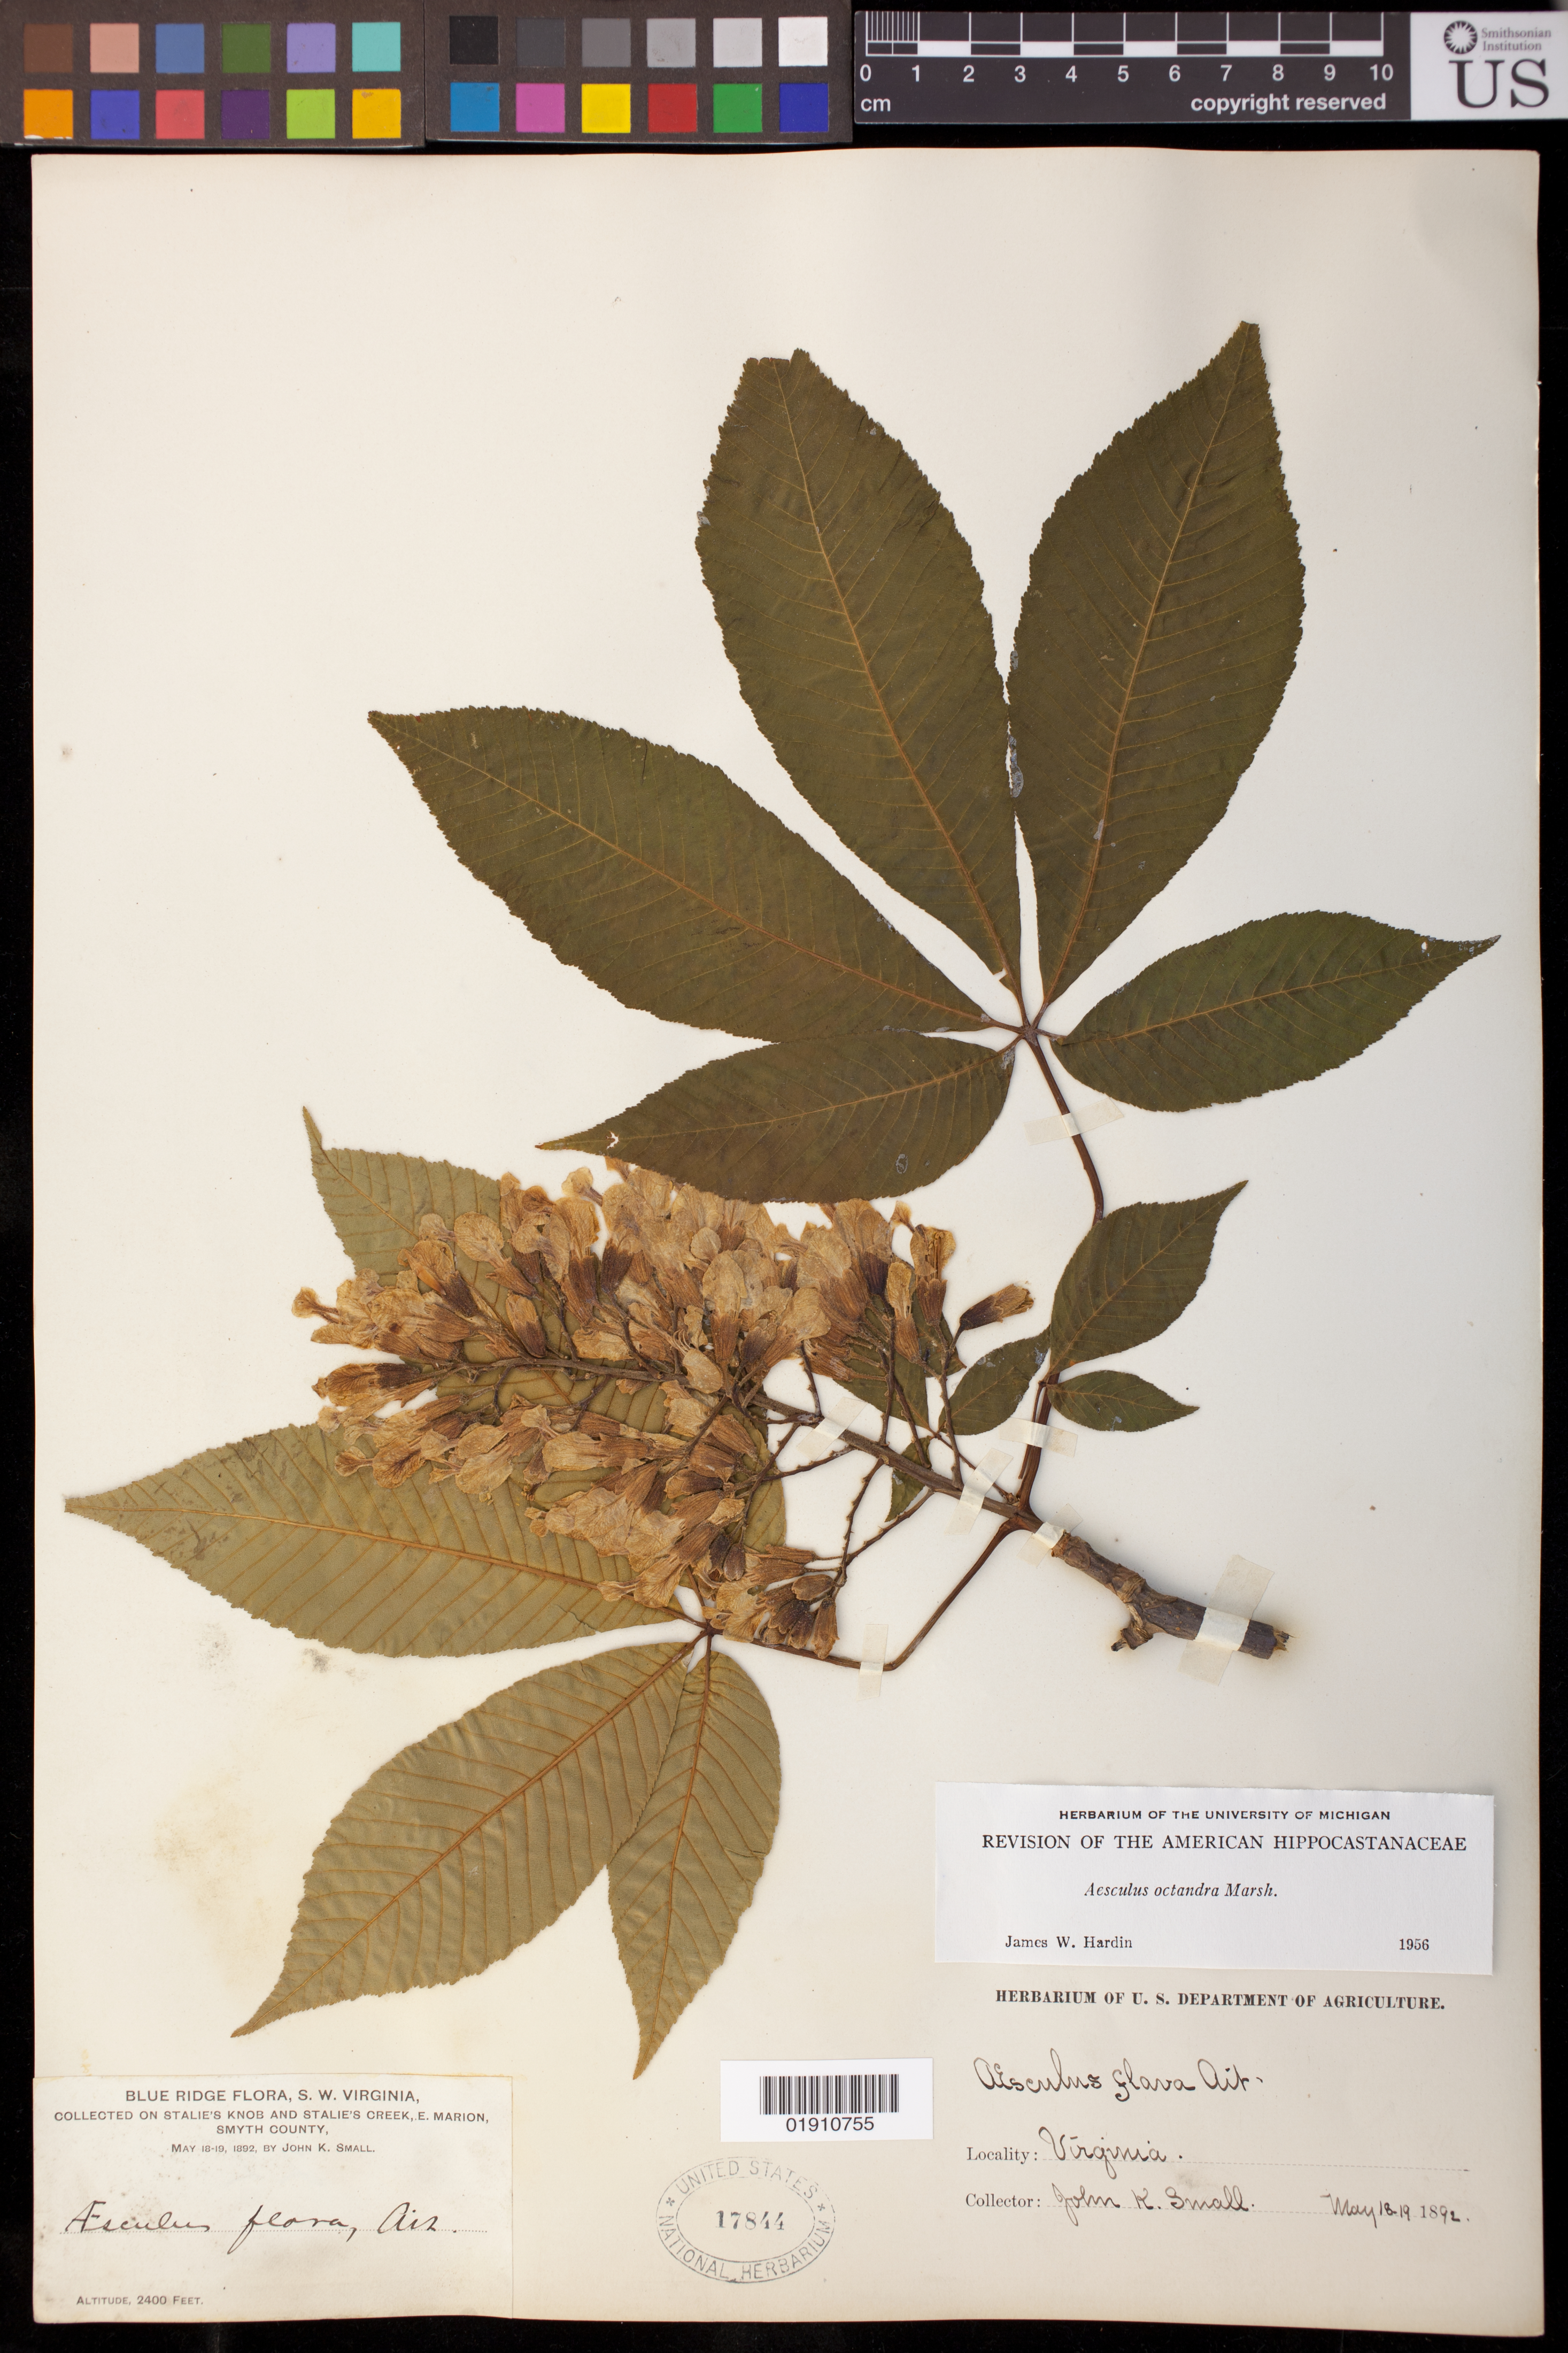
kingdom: Plantae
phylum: Tracheophyta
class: Magnoliopsida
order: Sapindales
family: Sapindaceae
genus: Aesculus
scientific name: Aesculus octandra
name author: Marshall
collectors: J. K. Small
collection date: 1892-05-18/1892-05-19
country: United States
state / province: Virginia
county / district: Smyth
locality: Stalie's Knob and Stalie's Creek, E. Marion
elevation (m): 732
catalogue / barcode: US 17844